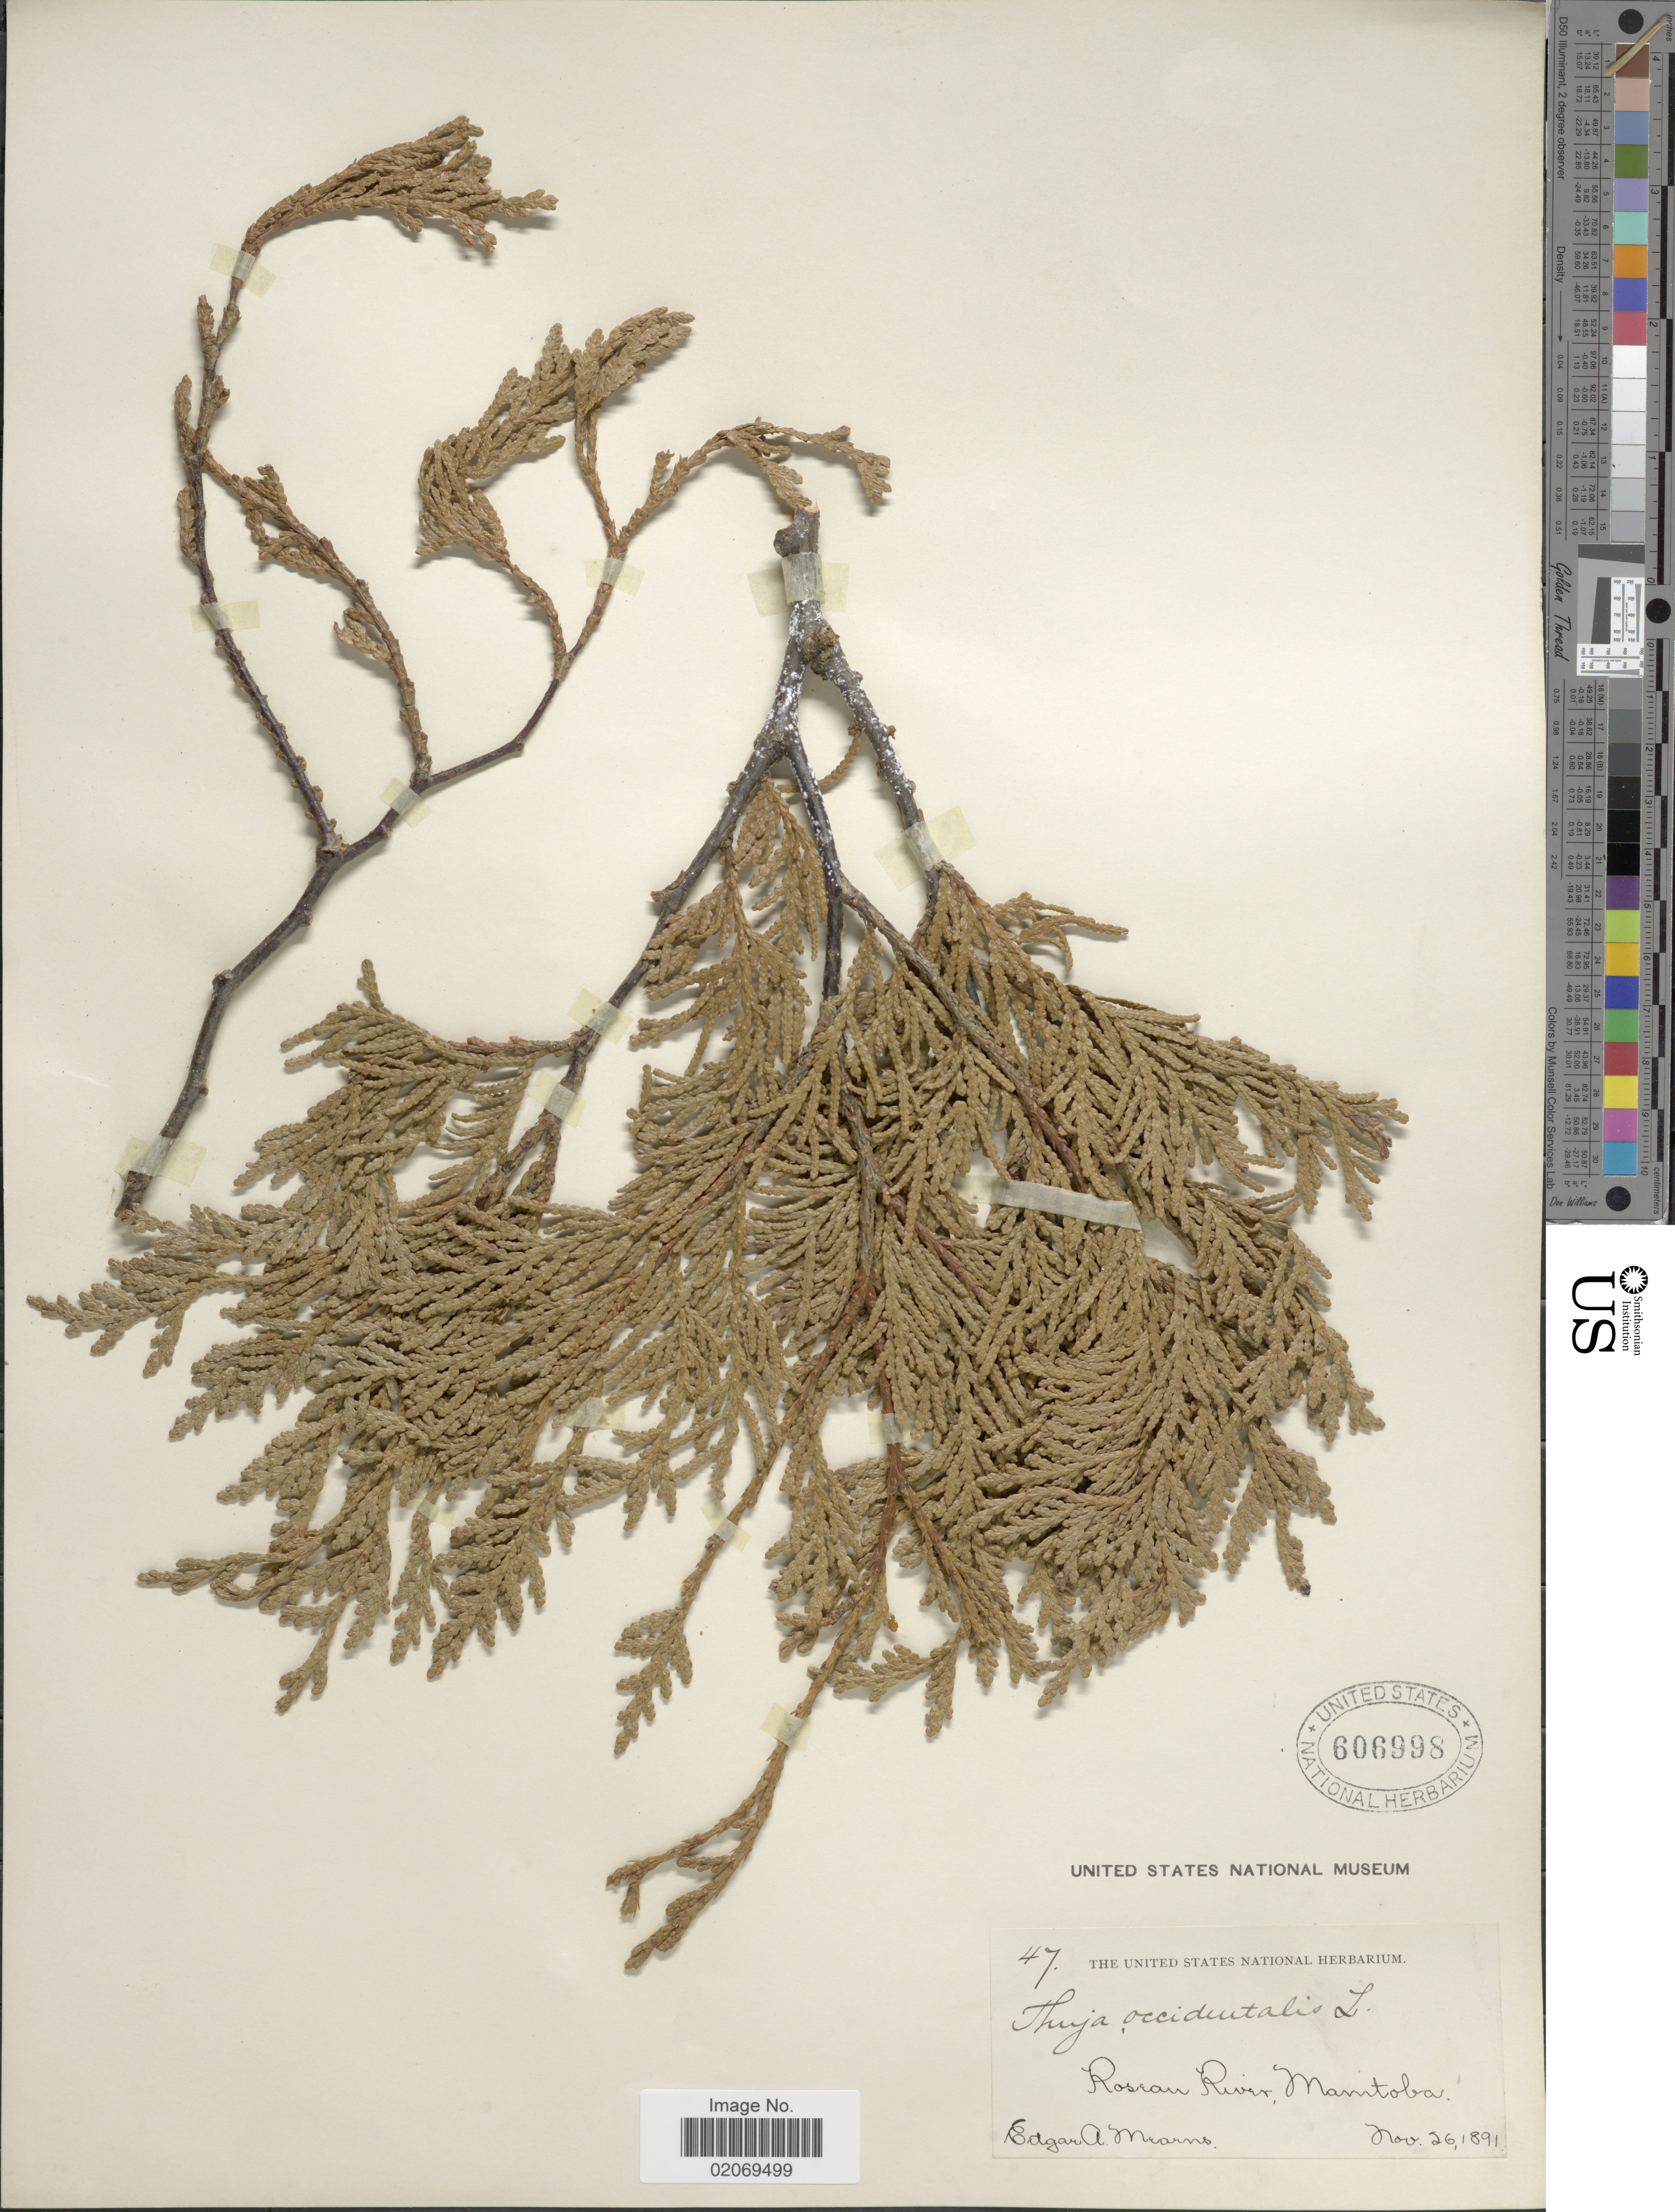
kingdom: Plantae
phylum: Tracheophyta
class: Pinopsida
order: Pinales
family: Cupressaceae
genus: Thuja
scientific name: Thuja occidentalis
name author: L.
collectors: E. A. Mearns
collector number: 47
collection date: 1891-11-26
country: Canada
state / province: Manitoba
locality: Rosean River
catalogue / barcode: US 606998